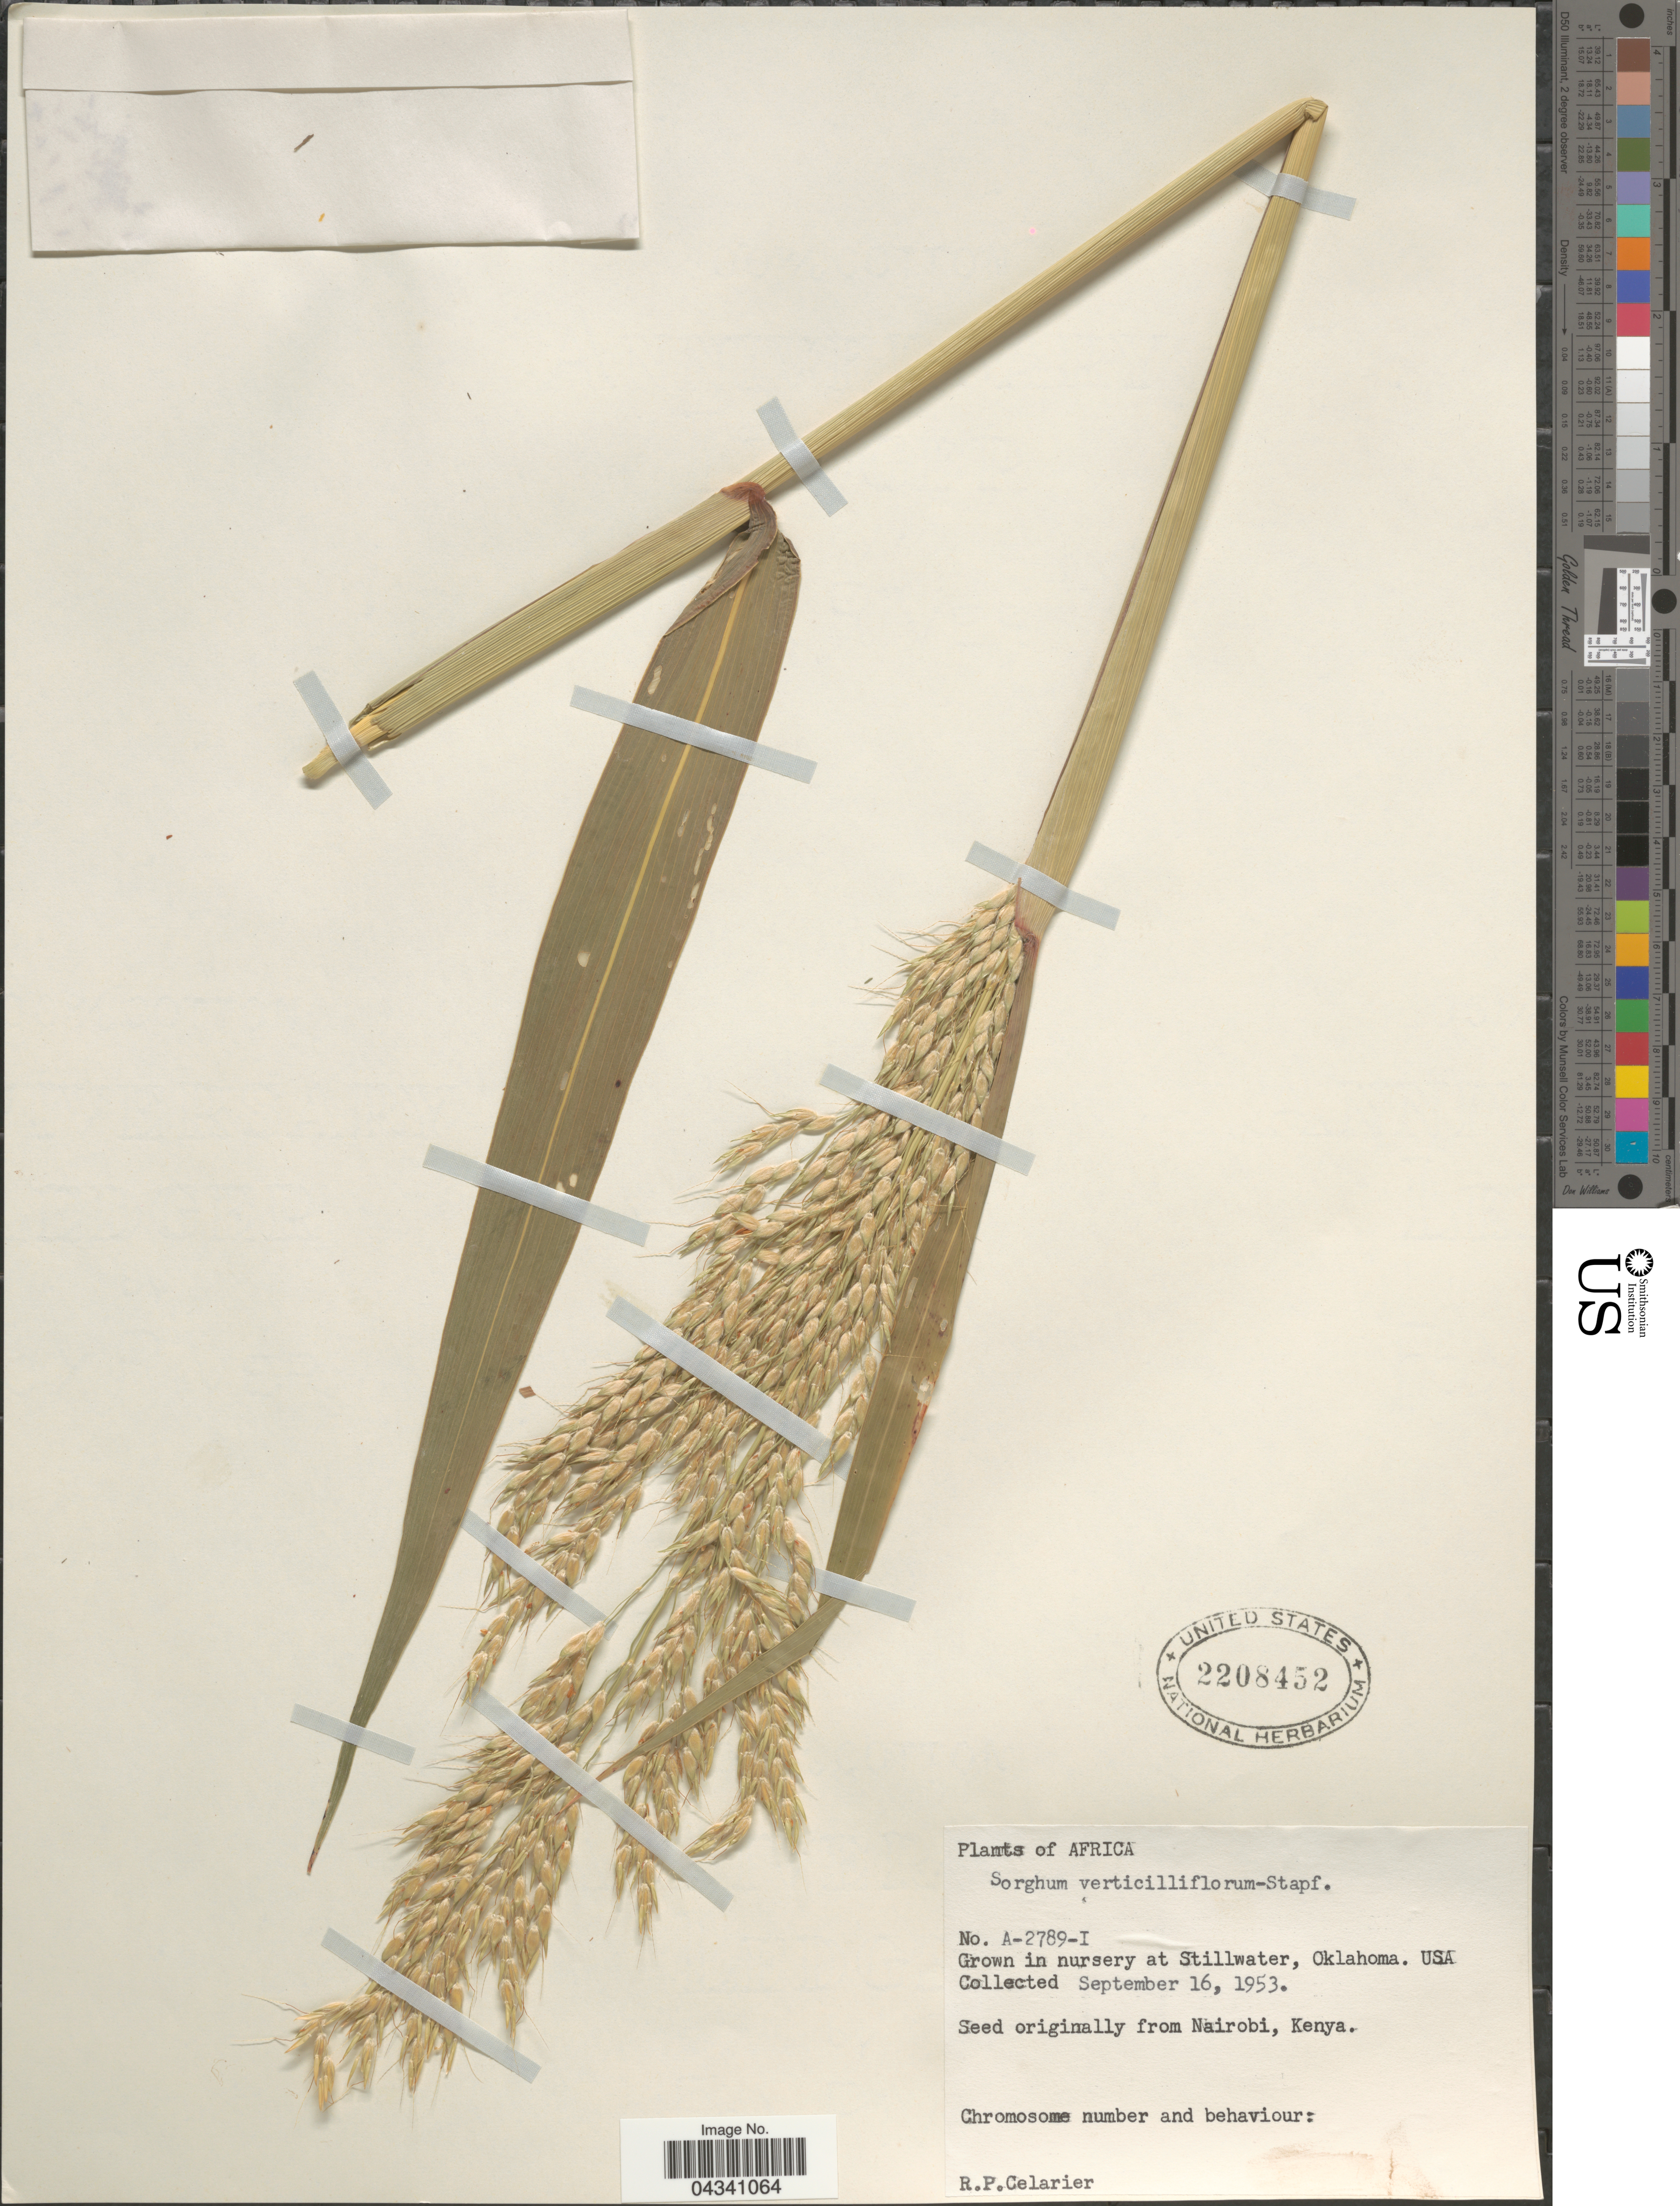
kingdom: Plantae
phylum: Tracheophyta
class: Liliopsida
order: Poales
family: Poaceae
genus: Sorghum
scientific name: Sorghum arundinaceum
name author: (Desv.) Stapf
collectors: R. Celarier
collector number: A-2789-I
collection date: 1953-09-16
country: United States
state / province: Oklahoma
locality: In nursery at Stillwater.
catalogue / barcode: US 2208452